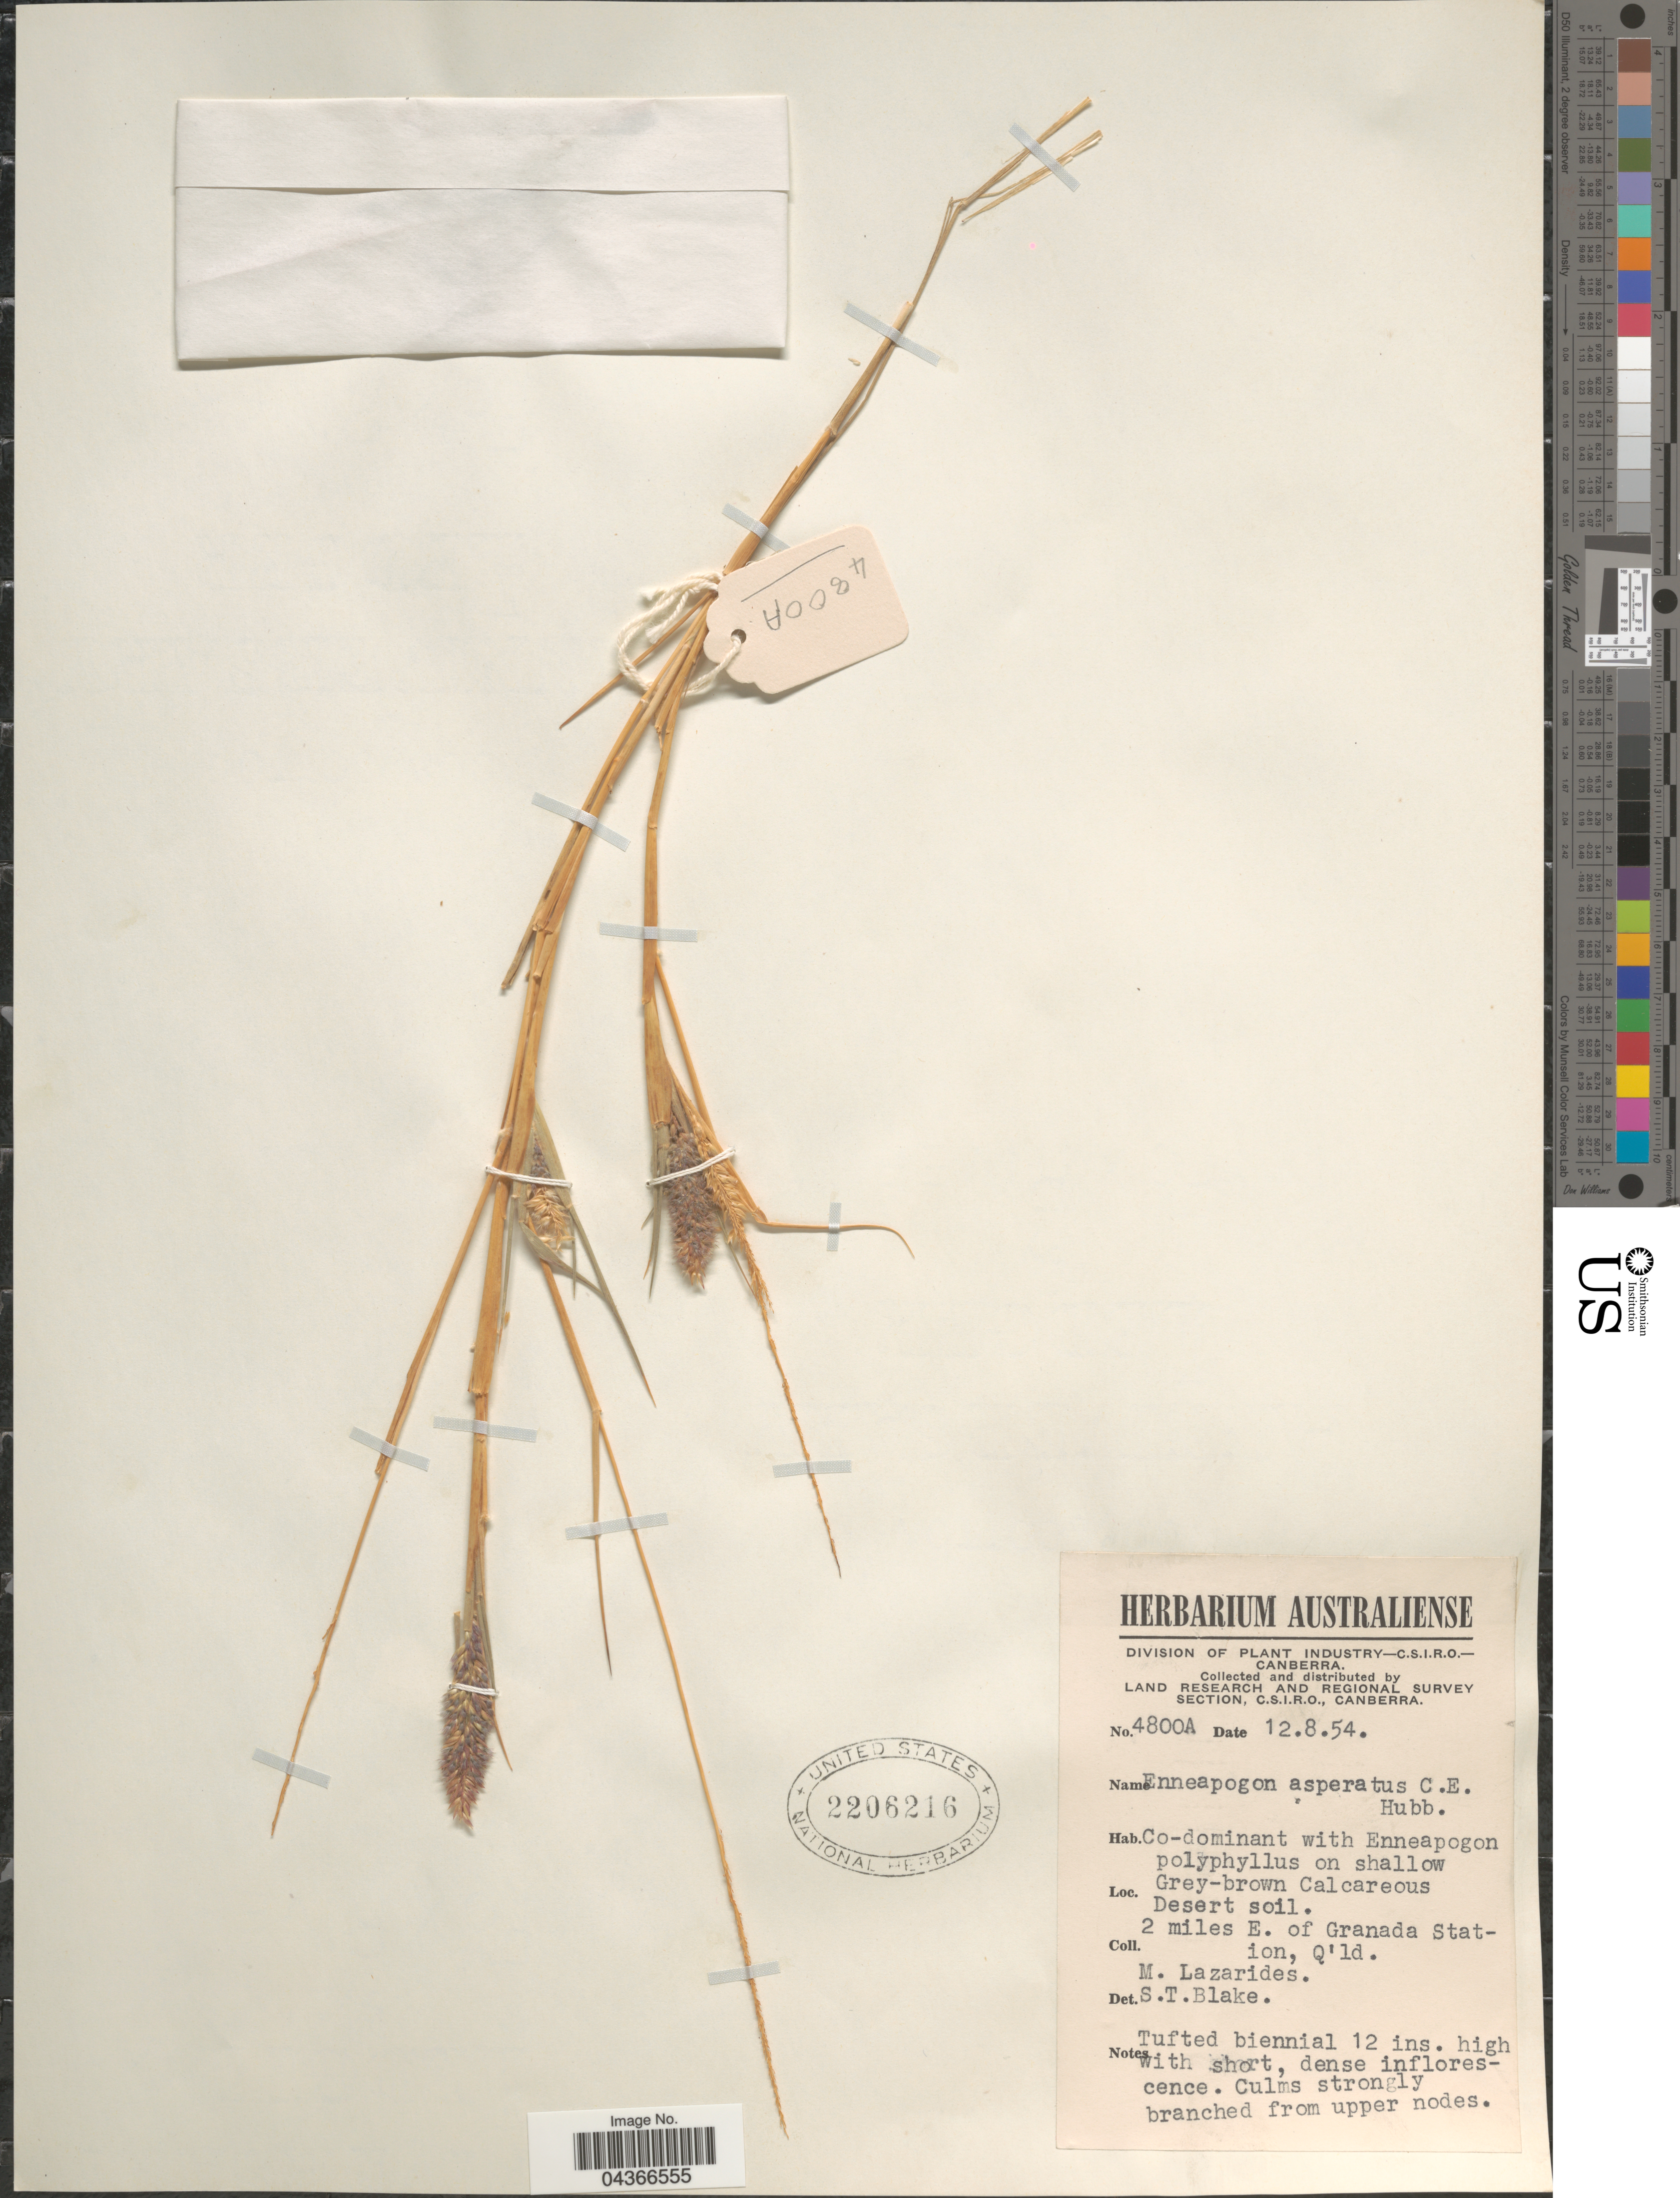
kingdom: Plantae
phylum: Tracheophyta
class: Liliopsida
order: Poales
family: Poaceae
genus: Enneapogon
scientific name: Enneapogon asperatus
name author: C.E. Hubb.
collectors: M. Lazarides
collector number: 4800A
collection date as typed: Transcribed d/m/y: 12/8/54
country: Australia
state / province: Queensland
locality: Land Research and Regional Suvey Section. 2 miles E. of Granada Station.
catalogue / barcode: US 2206216